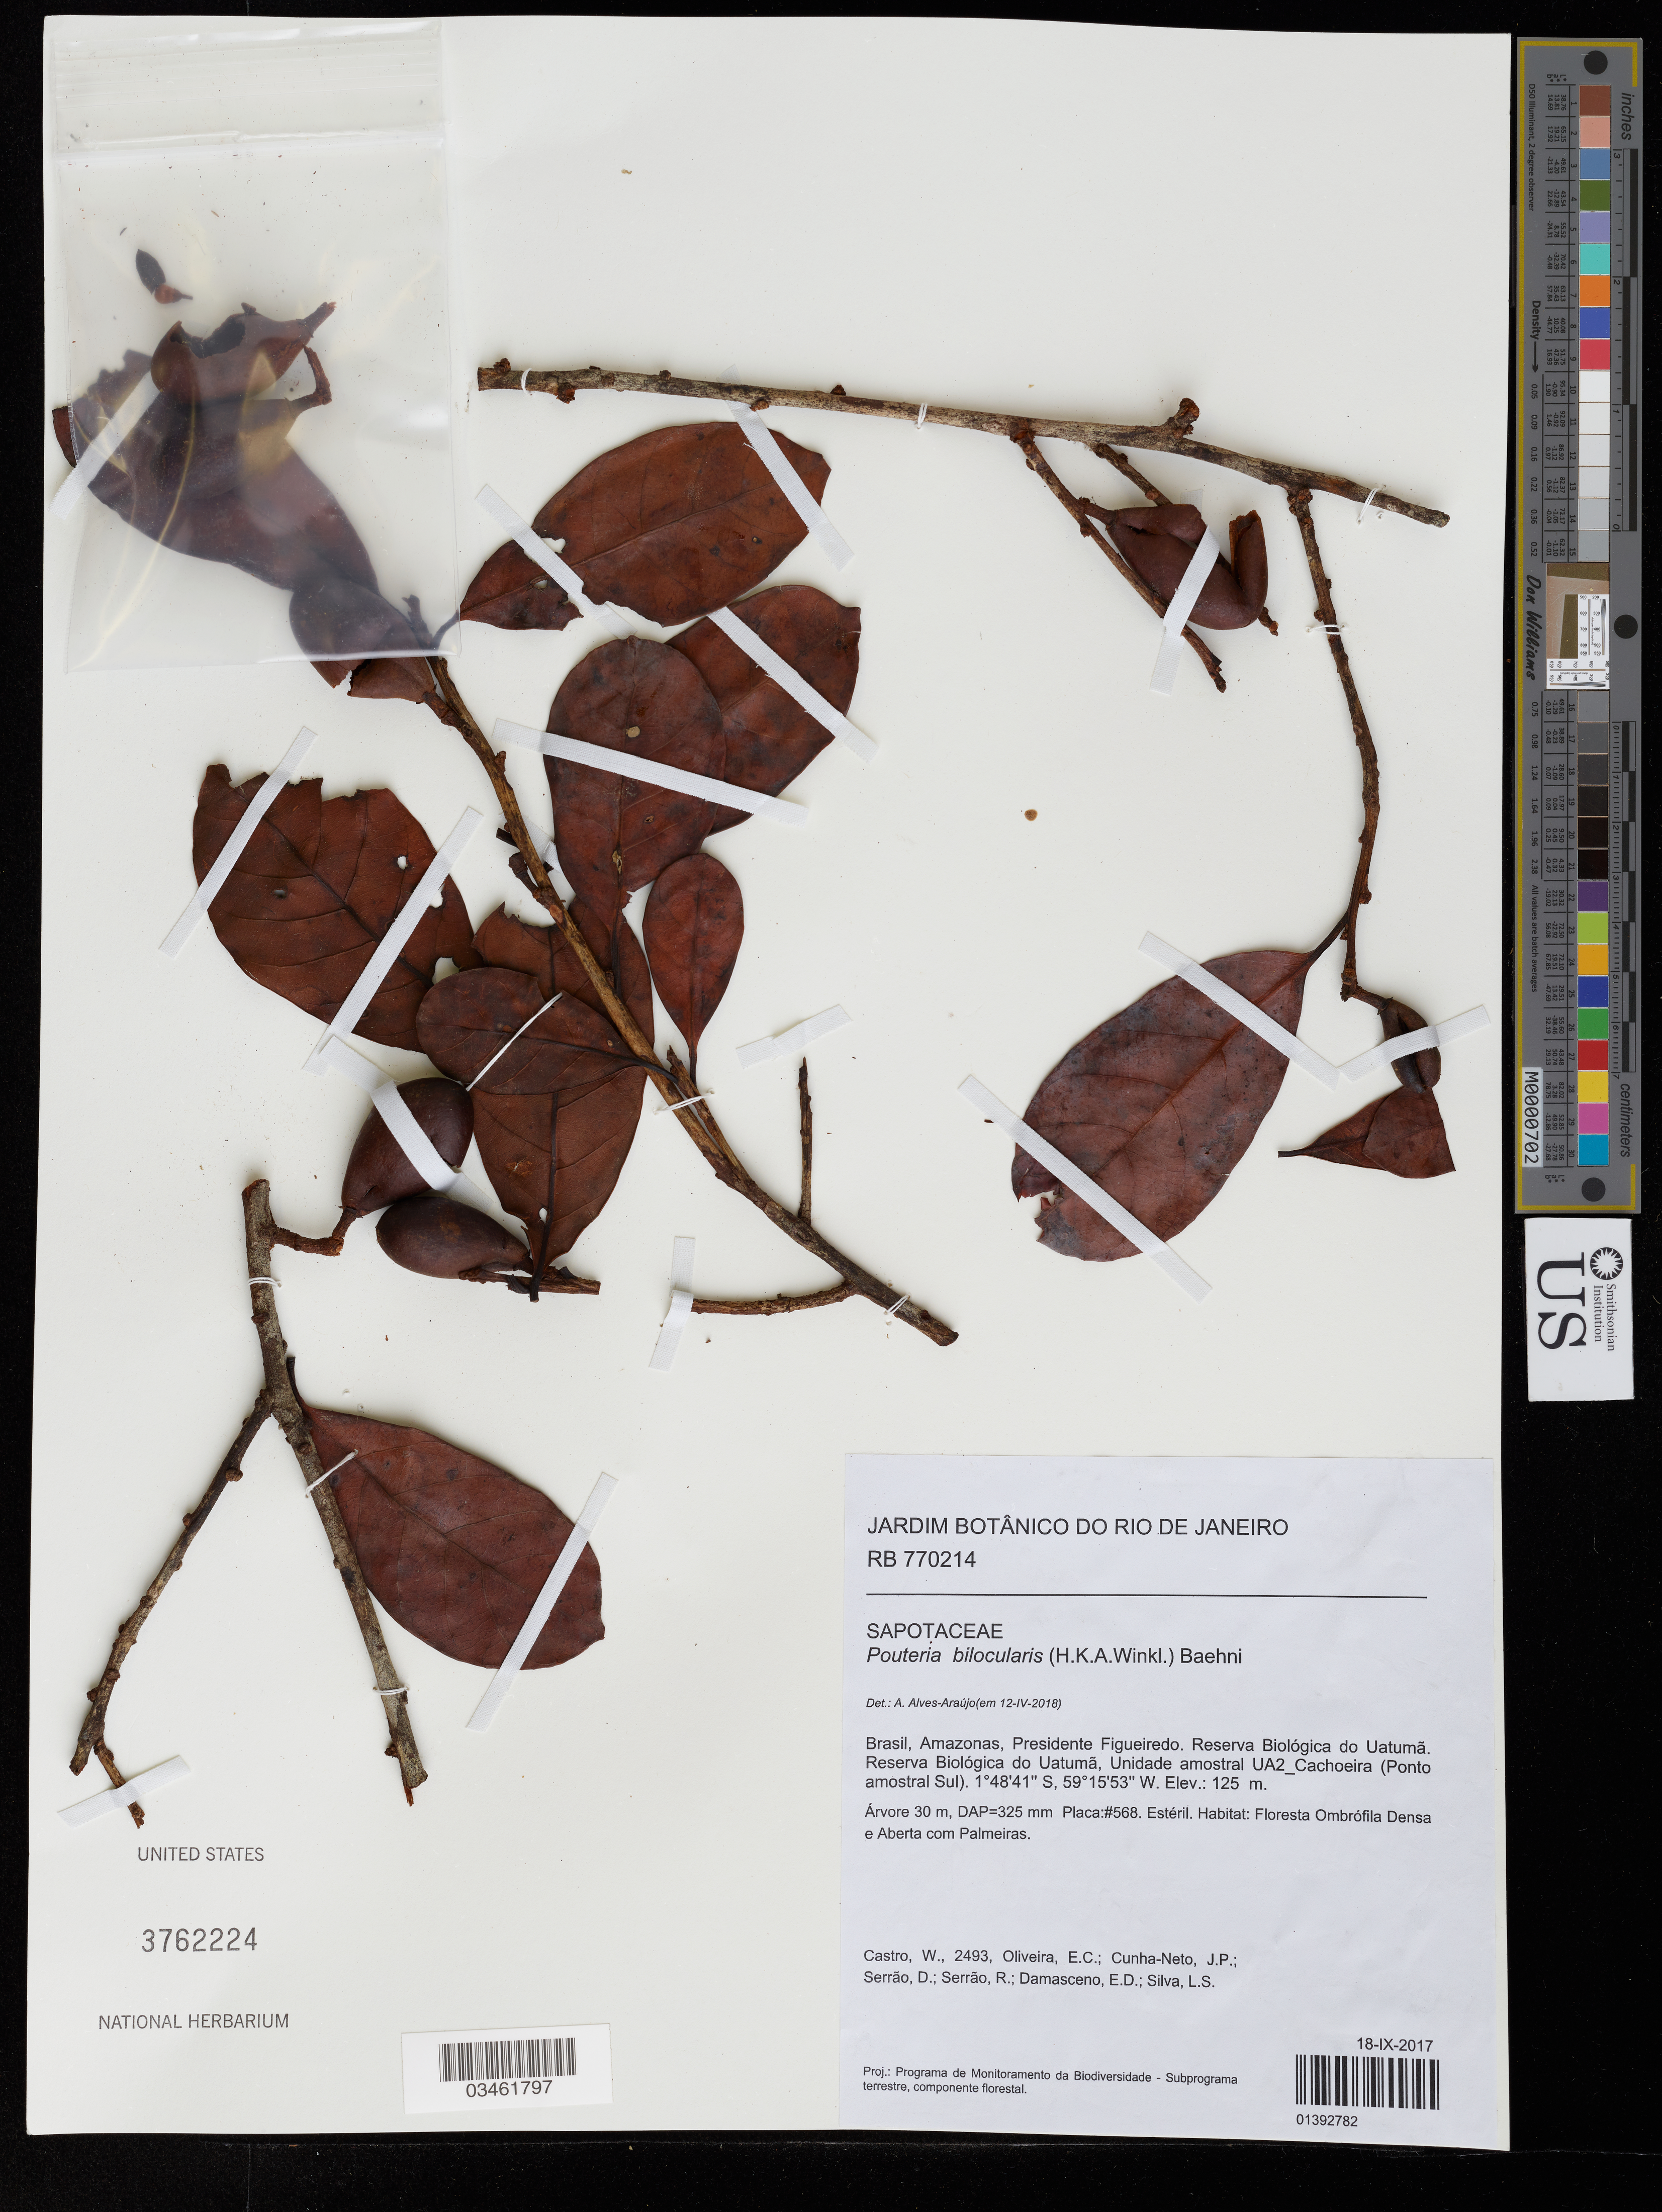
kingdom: Plantae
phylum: Tracheophyta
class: Magnoliopsida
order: Ericales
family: Sapotaceae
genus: Pouteria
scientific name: Pouteria bilocularis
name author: (H.J.P. Winkl.) Baehni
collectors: W. Castro, E. Oliveira, J. Cunha-Neto, D. Serrão & et al.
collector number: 2493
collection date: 2017-09-18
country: Brazil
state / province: Amazonas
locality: Presidente Figueiredo. Reserva Biológica do Uatumã. Reserva Biológica do Uatumã, Unidade amostral UA2_Cachoeira (Ponto amostral Sul).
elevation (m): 125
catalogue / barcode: US 3762224